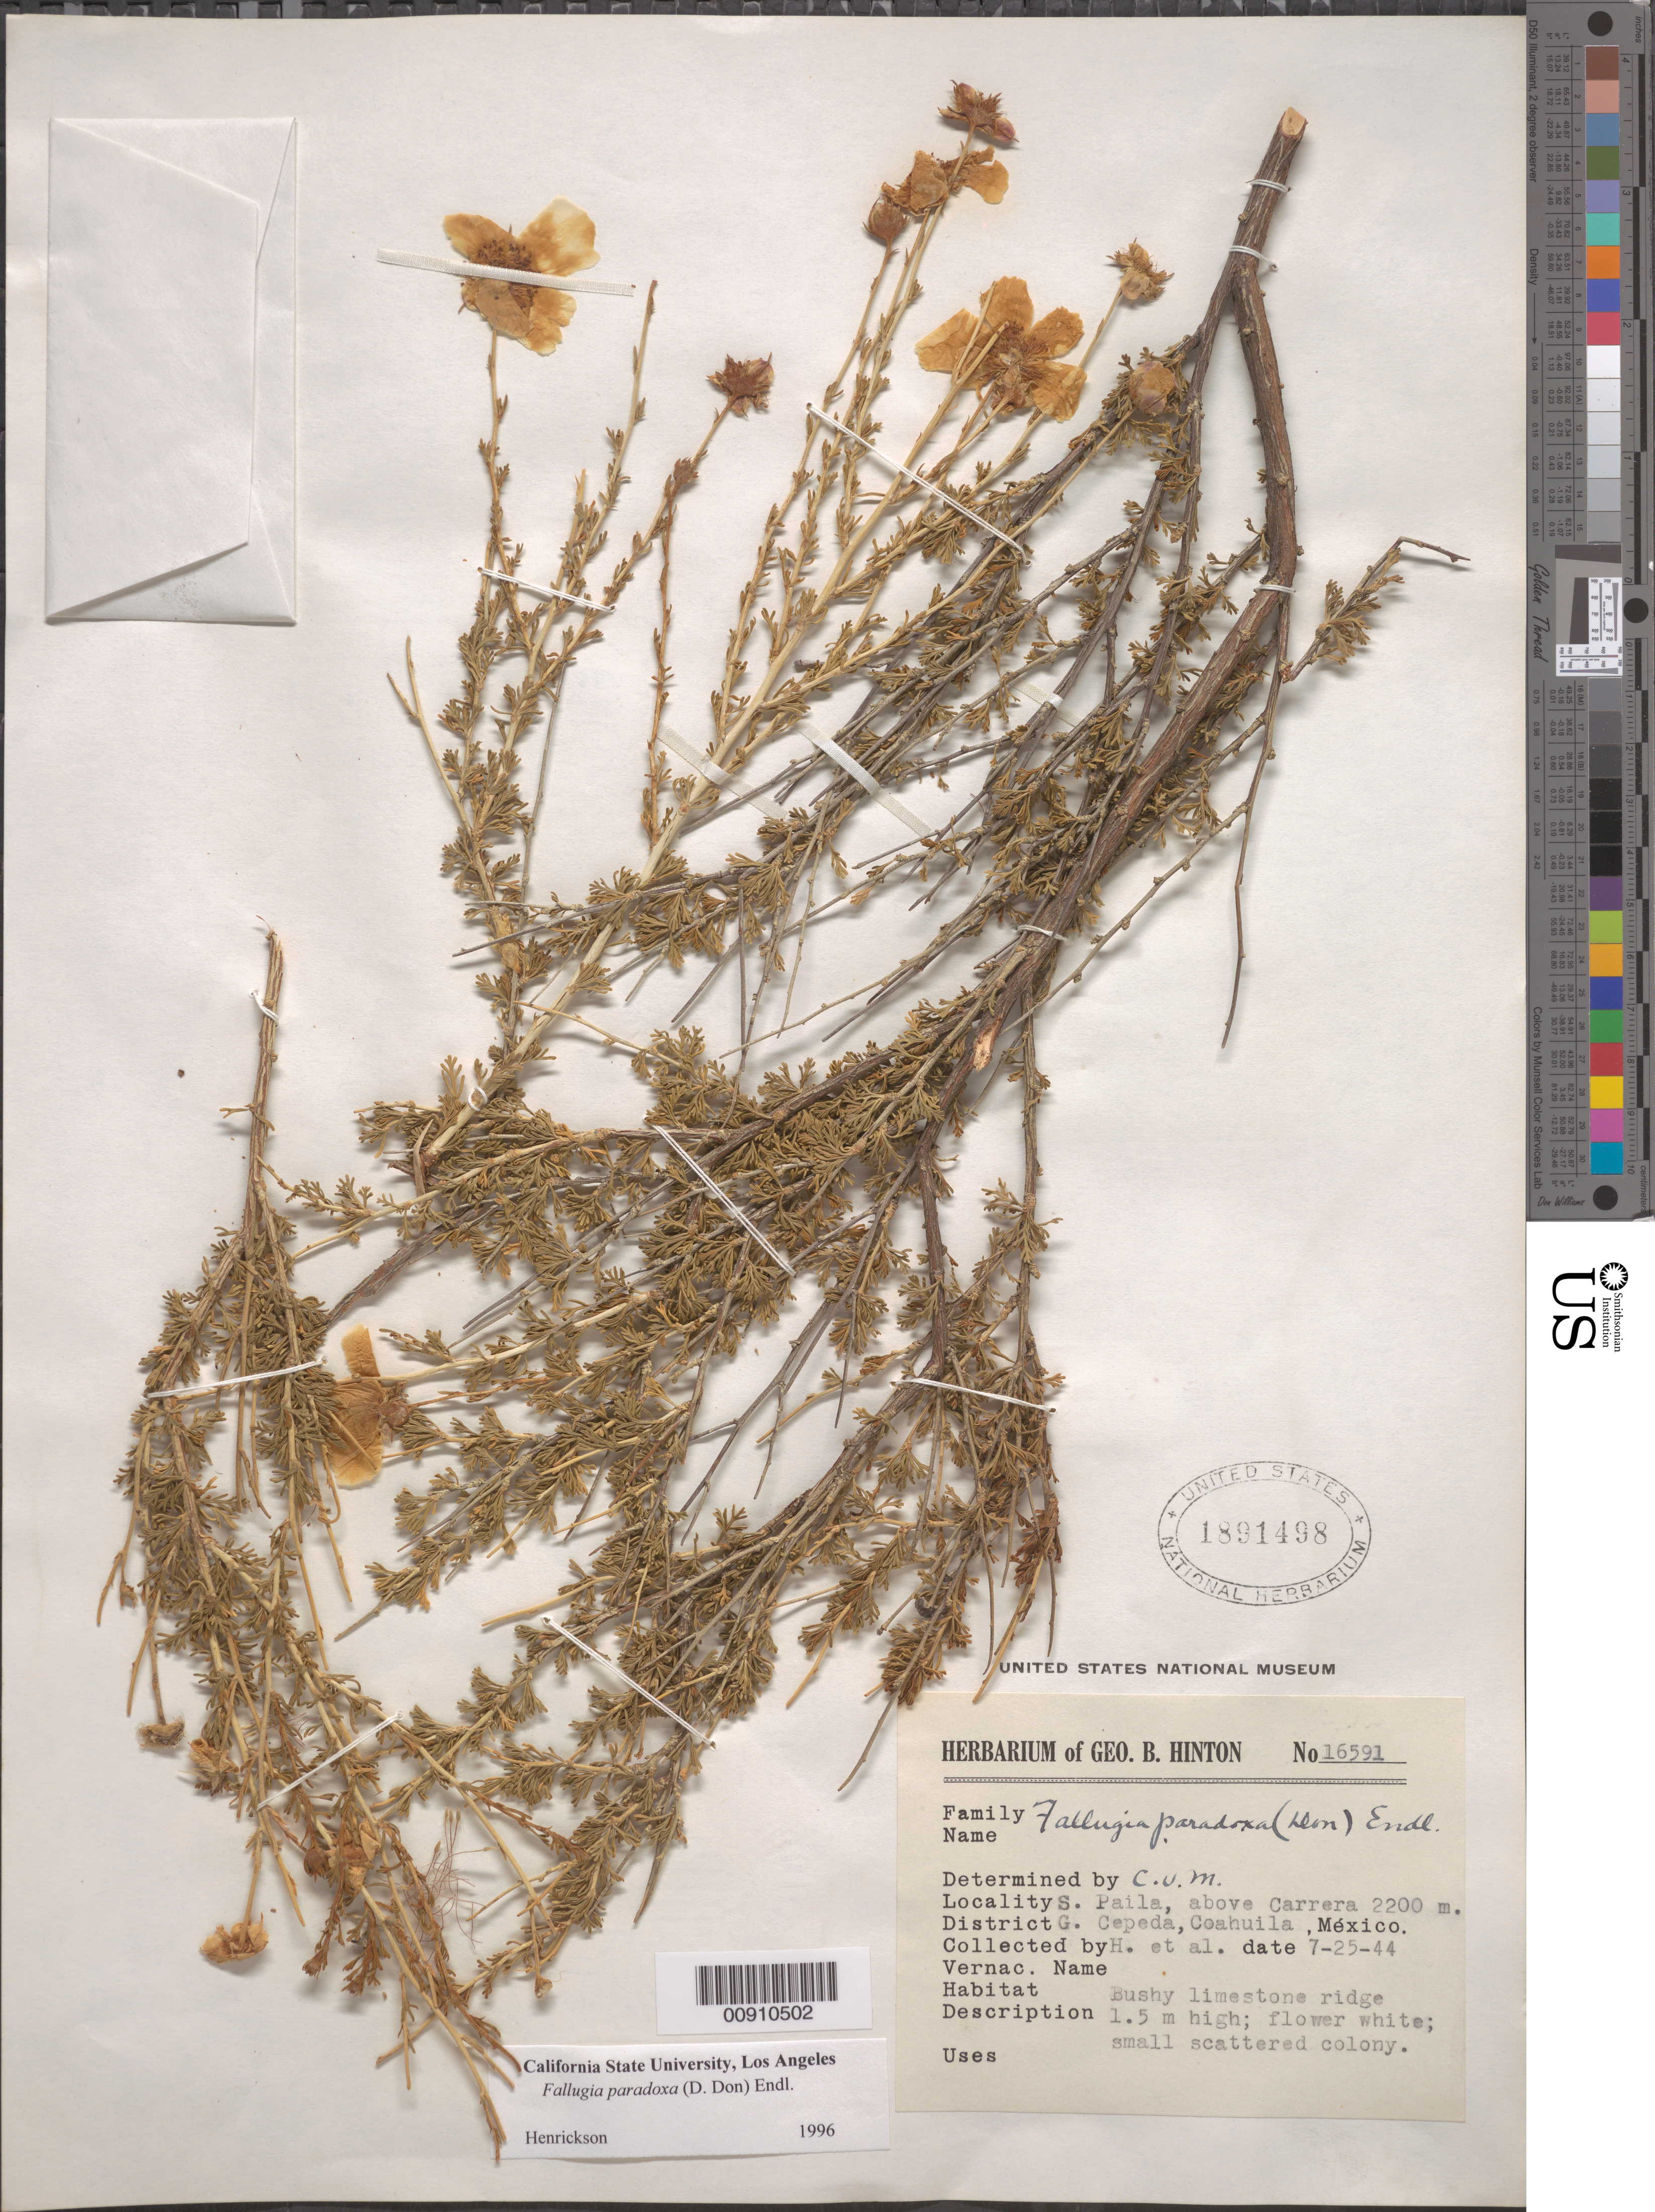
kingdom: Plantae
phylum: Tracheophyta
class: Magnoliopsida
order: Rosales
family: Rosaceae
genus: Fallugia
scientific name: Fallugia paradoxa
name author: (D. Don ex Tilloch & T. Taylor) Endl. ex Torr.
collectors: G. B. Hinton & et al.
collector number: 16591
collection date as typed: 25 Jul 1944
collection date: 1944-07-25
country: Mexico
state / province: Coahuila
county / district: General Cepeda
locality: S. Paila, above Carrera, District General Cepeda, Coahuila.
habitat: Bushy limestone ridge.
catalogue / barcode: US 1891498